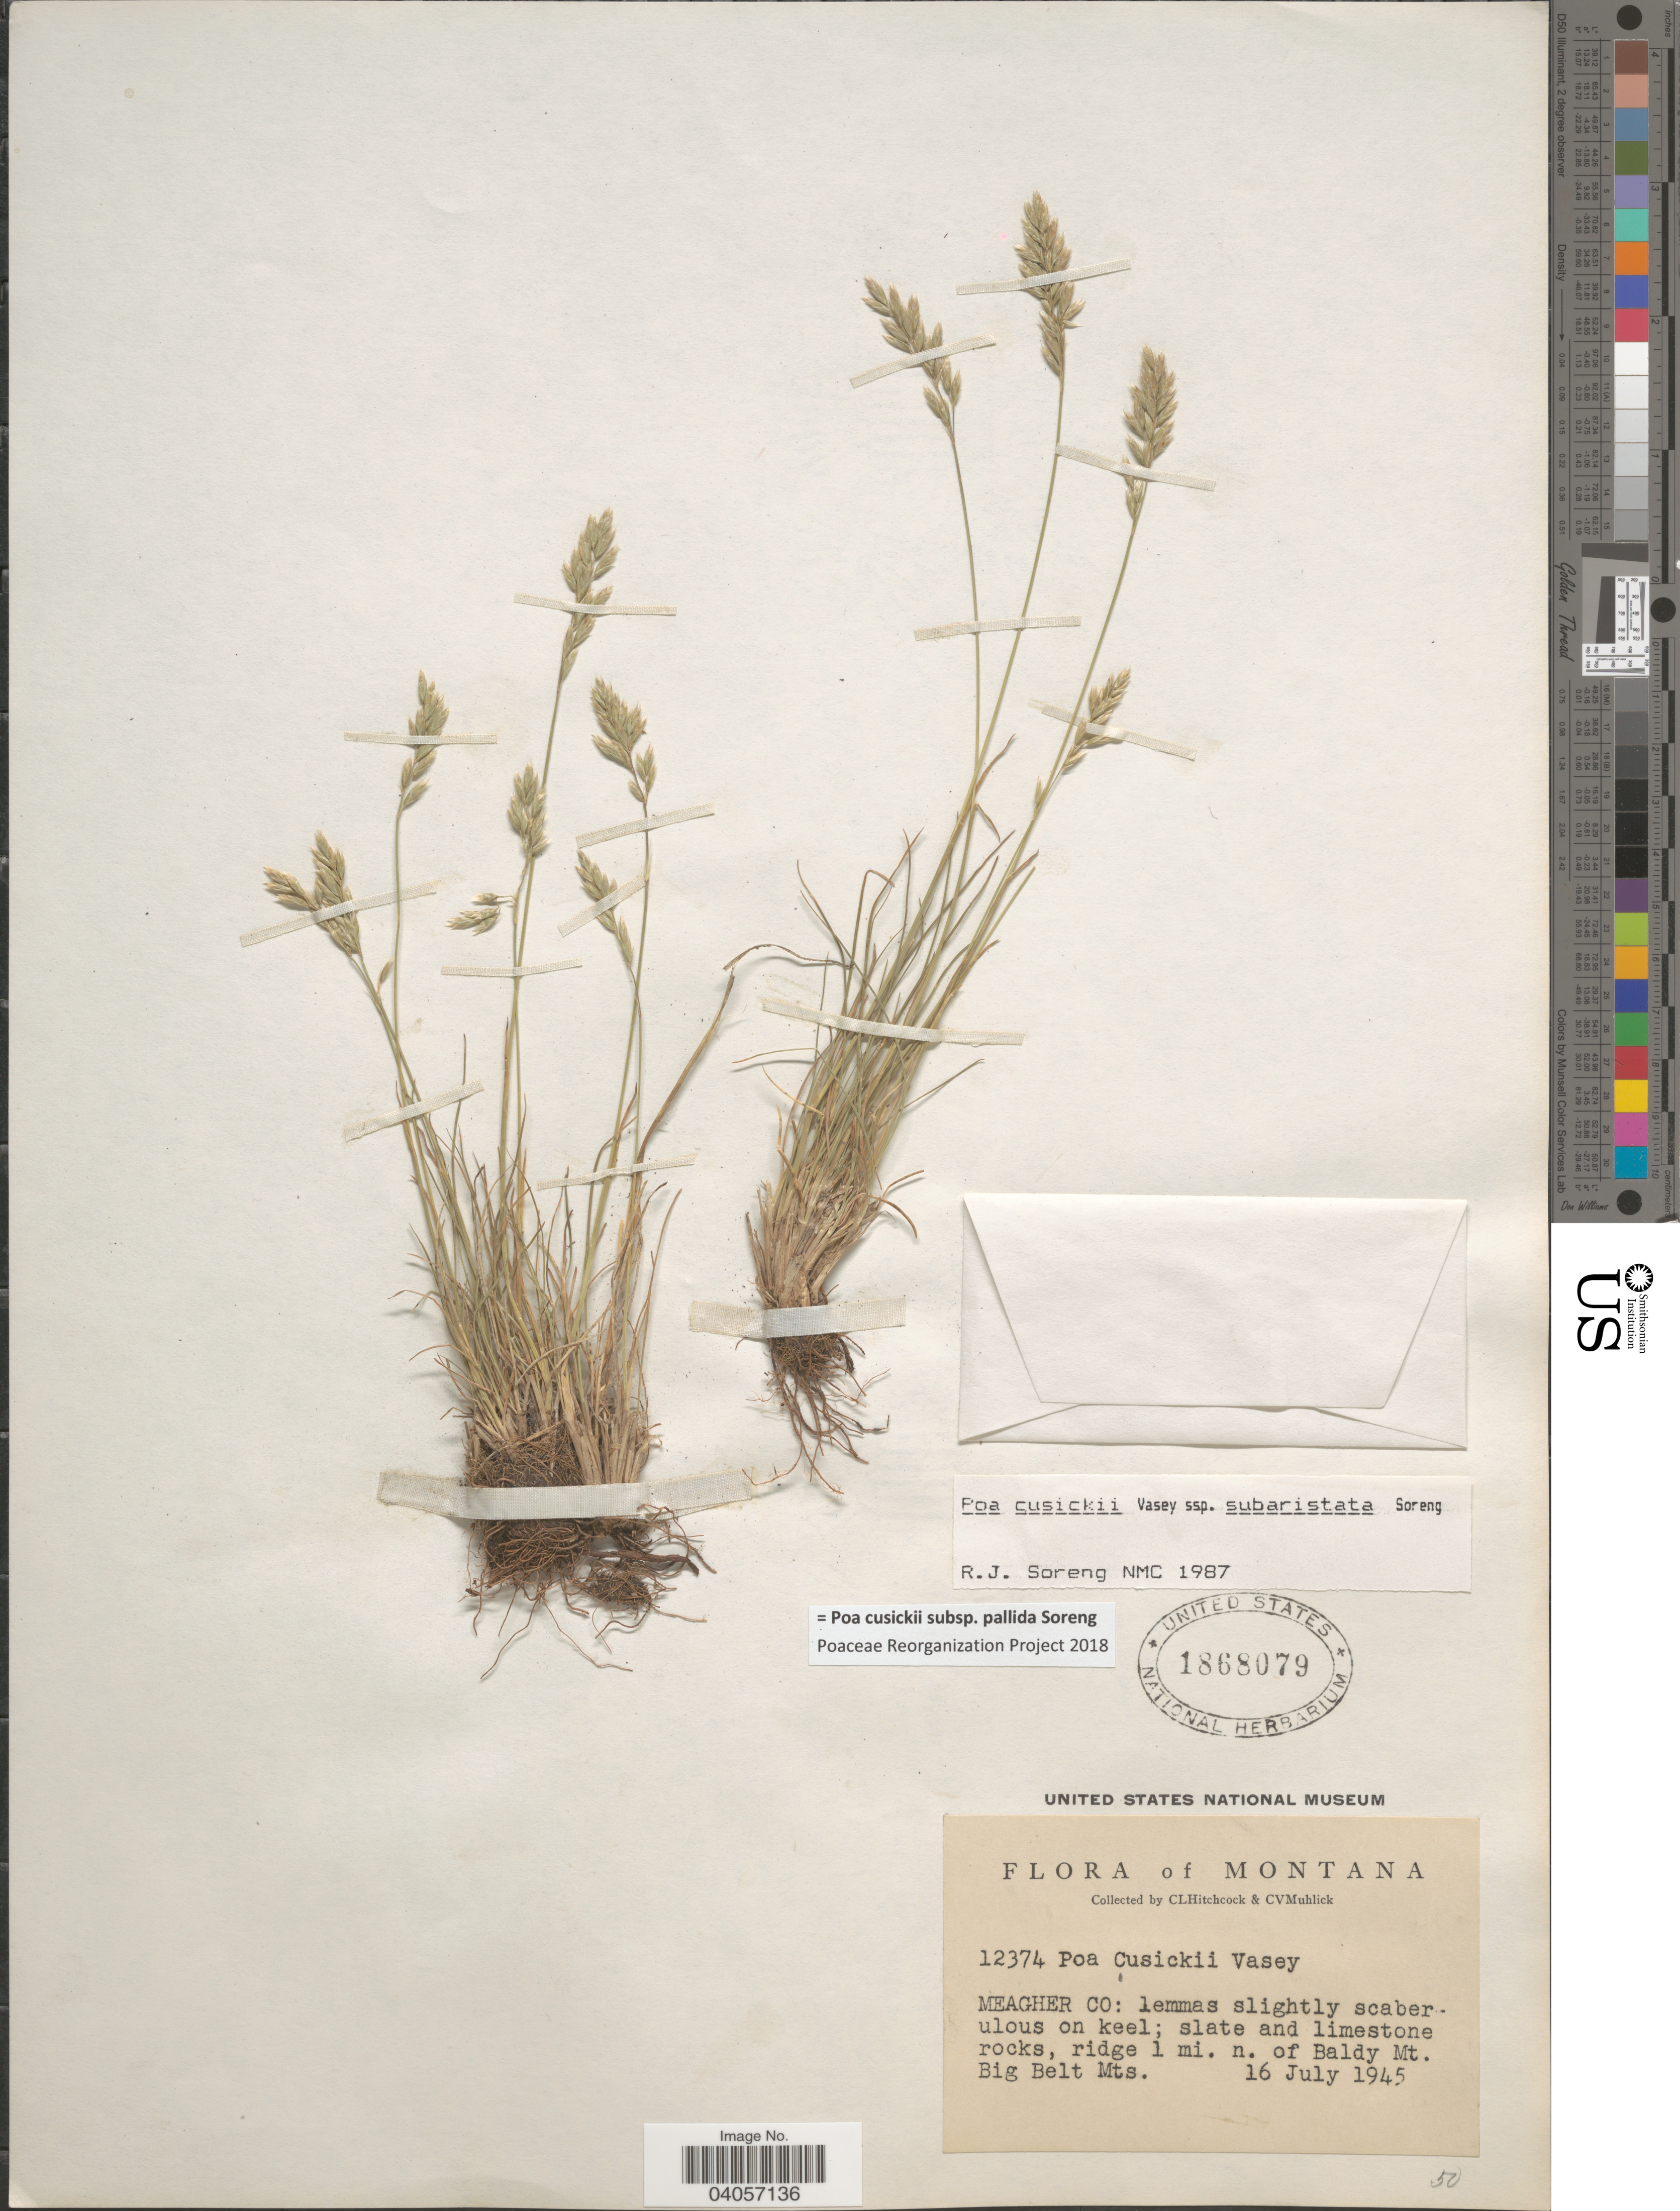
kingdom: Plantae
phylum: Tracheophyta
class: Liliopsida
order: Poales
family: Poaceae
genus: Poa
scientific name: Poa cusickii subsp. pallida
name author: Soreng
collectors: C. L. Hitchcock & C. V. Muhlick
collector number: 12374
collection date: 1945-07-16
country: United States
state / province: Montana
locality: Meagher Co: lemmas slightly scaberulous on keel; slate and limestone rocks, ridge 1 mi. n. of Baldy Mt. Big Belt Mts.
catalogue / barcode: US 1868079